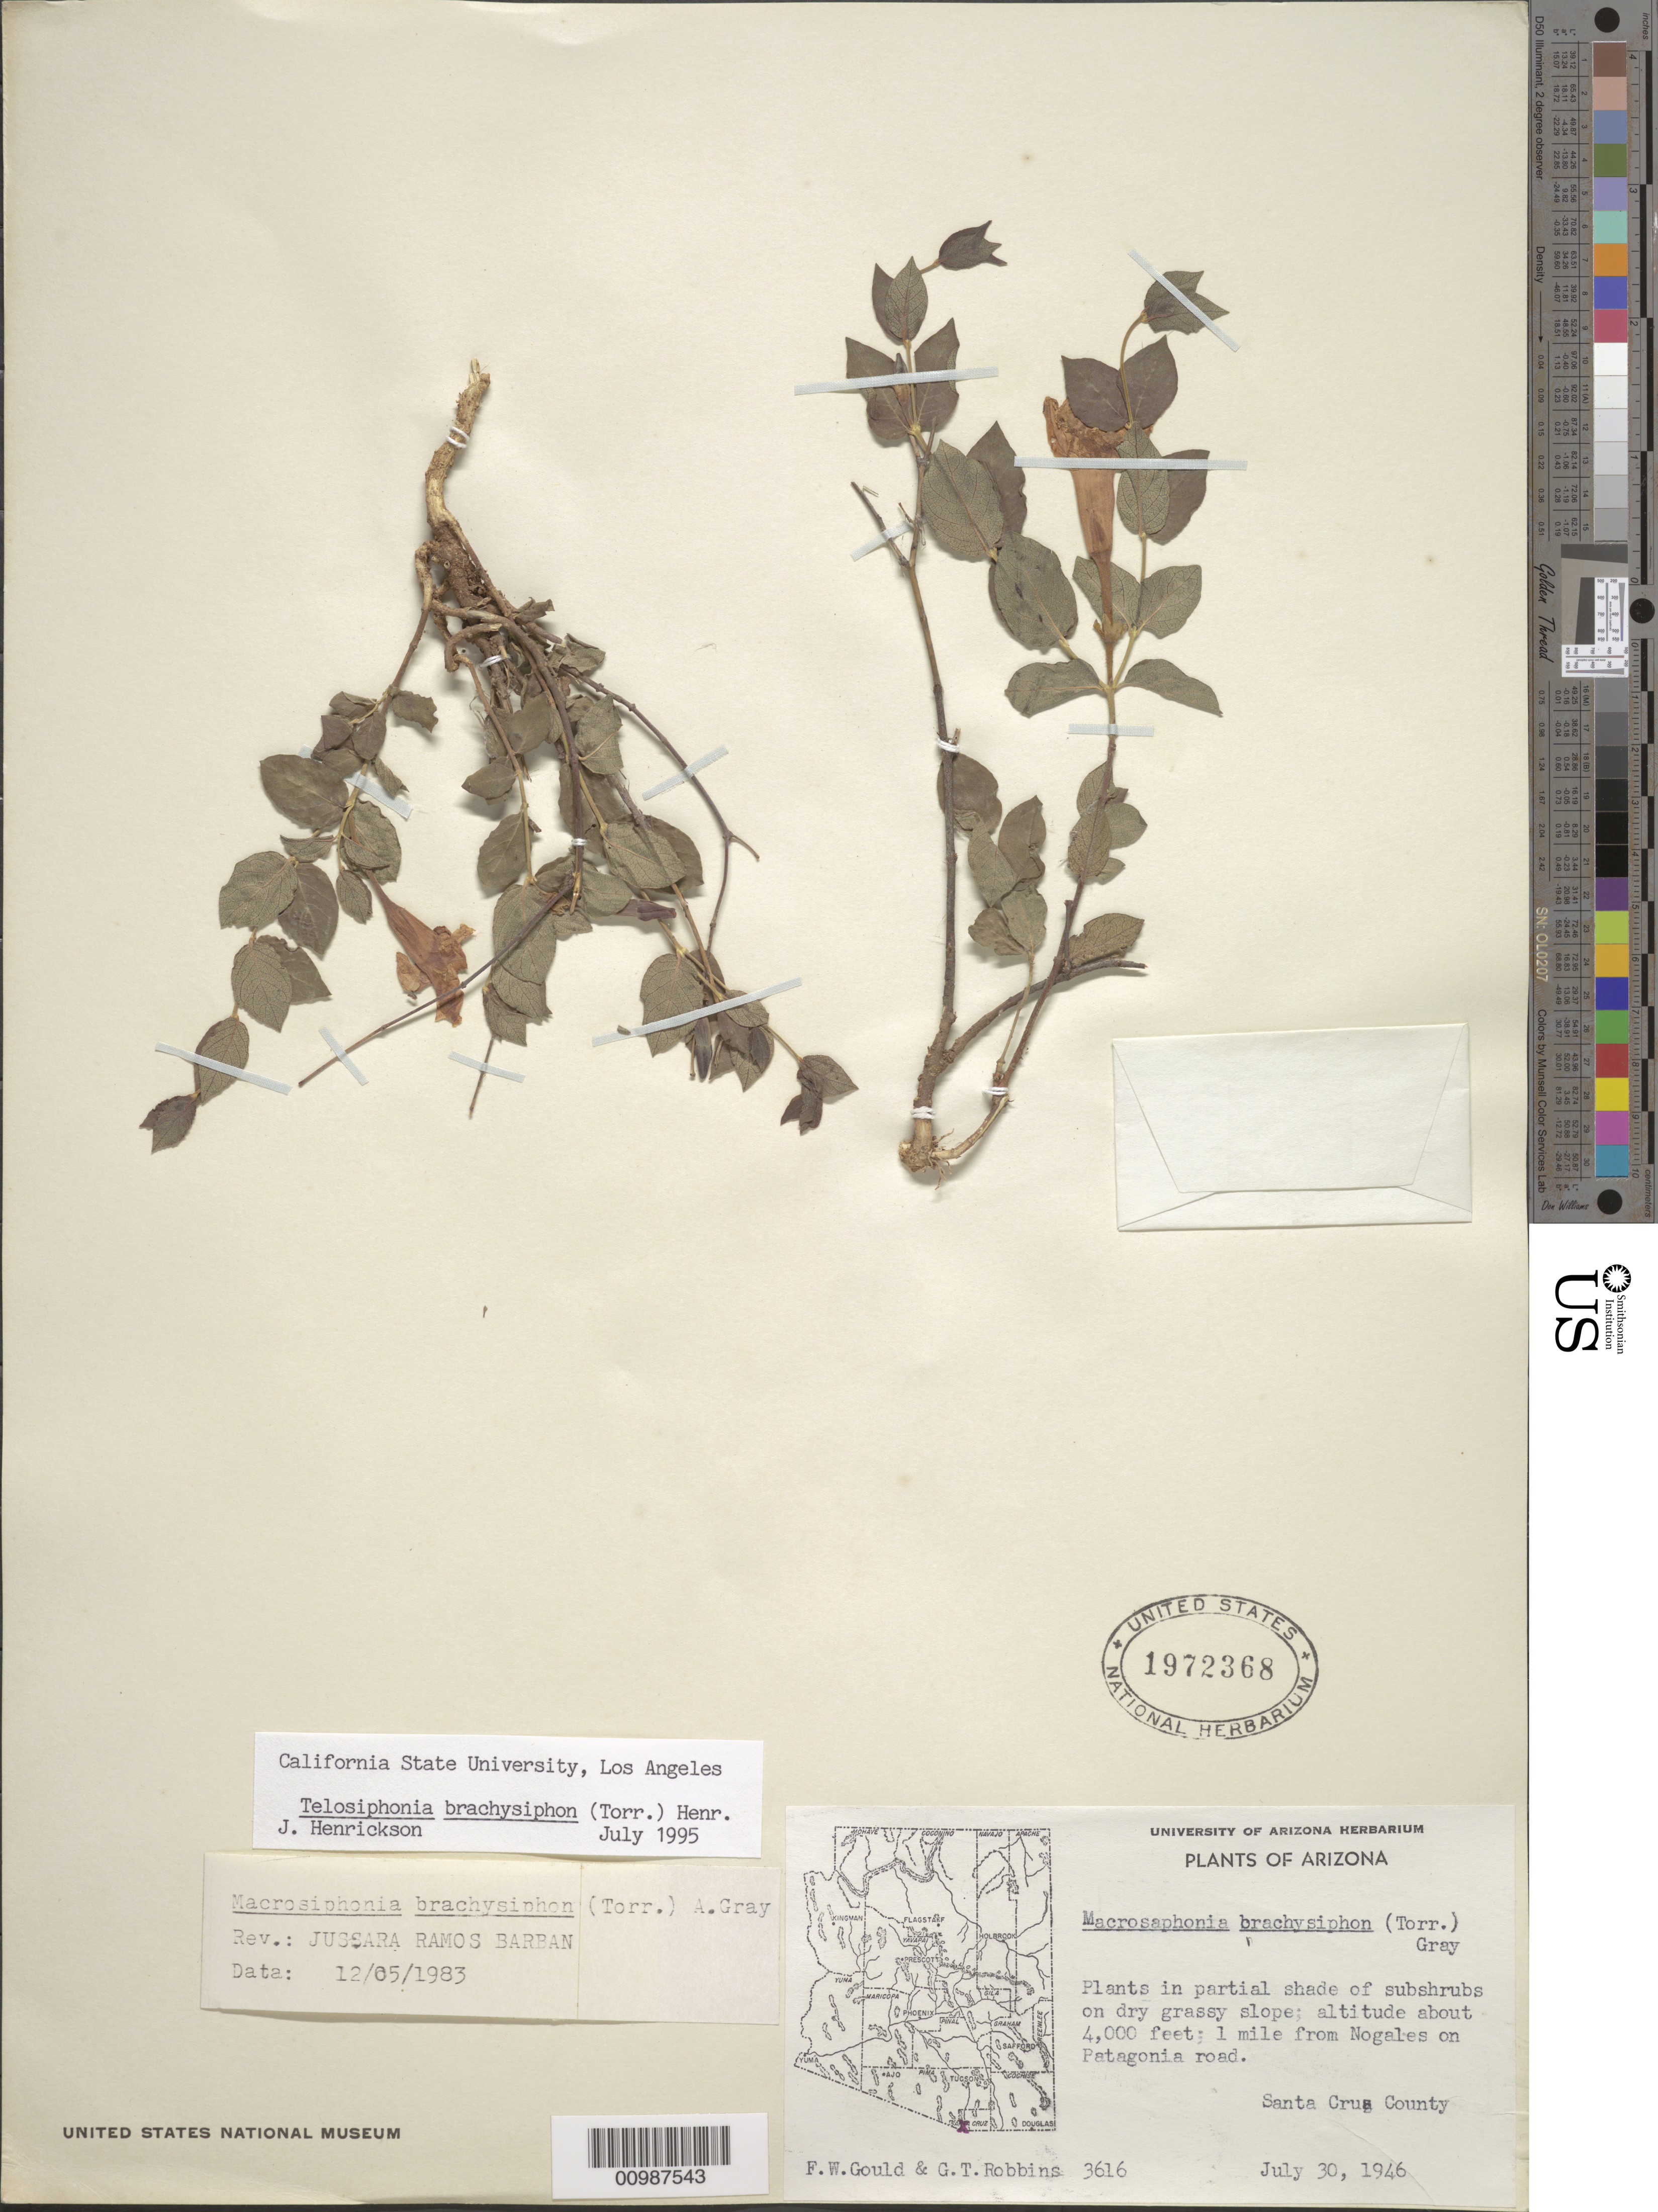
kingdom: Plantae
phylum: Tracheophyta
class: Magnoliopsida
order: Gentianales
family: Apocynaceae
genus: Macrosiphonia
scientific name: Macrosiphonia brachysiphon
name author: (Torr.) A. Gray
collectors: F. W. Gould & G. T. Robbins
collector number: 3616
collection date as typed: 30 Jul 1946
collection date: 1946-07-30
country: United States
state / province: Arizona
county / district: Santa Cruz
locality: Plants in partial shade of subshrubs on dry grassy slope; 1 mile from Nogales on Patagonia road.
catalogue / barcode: US 1972368